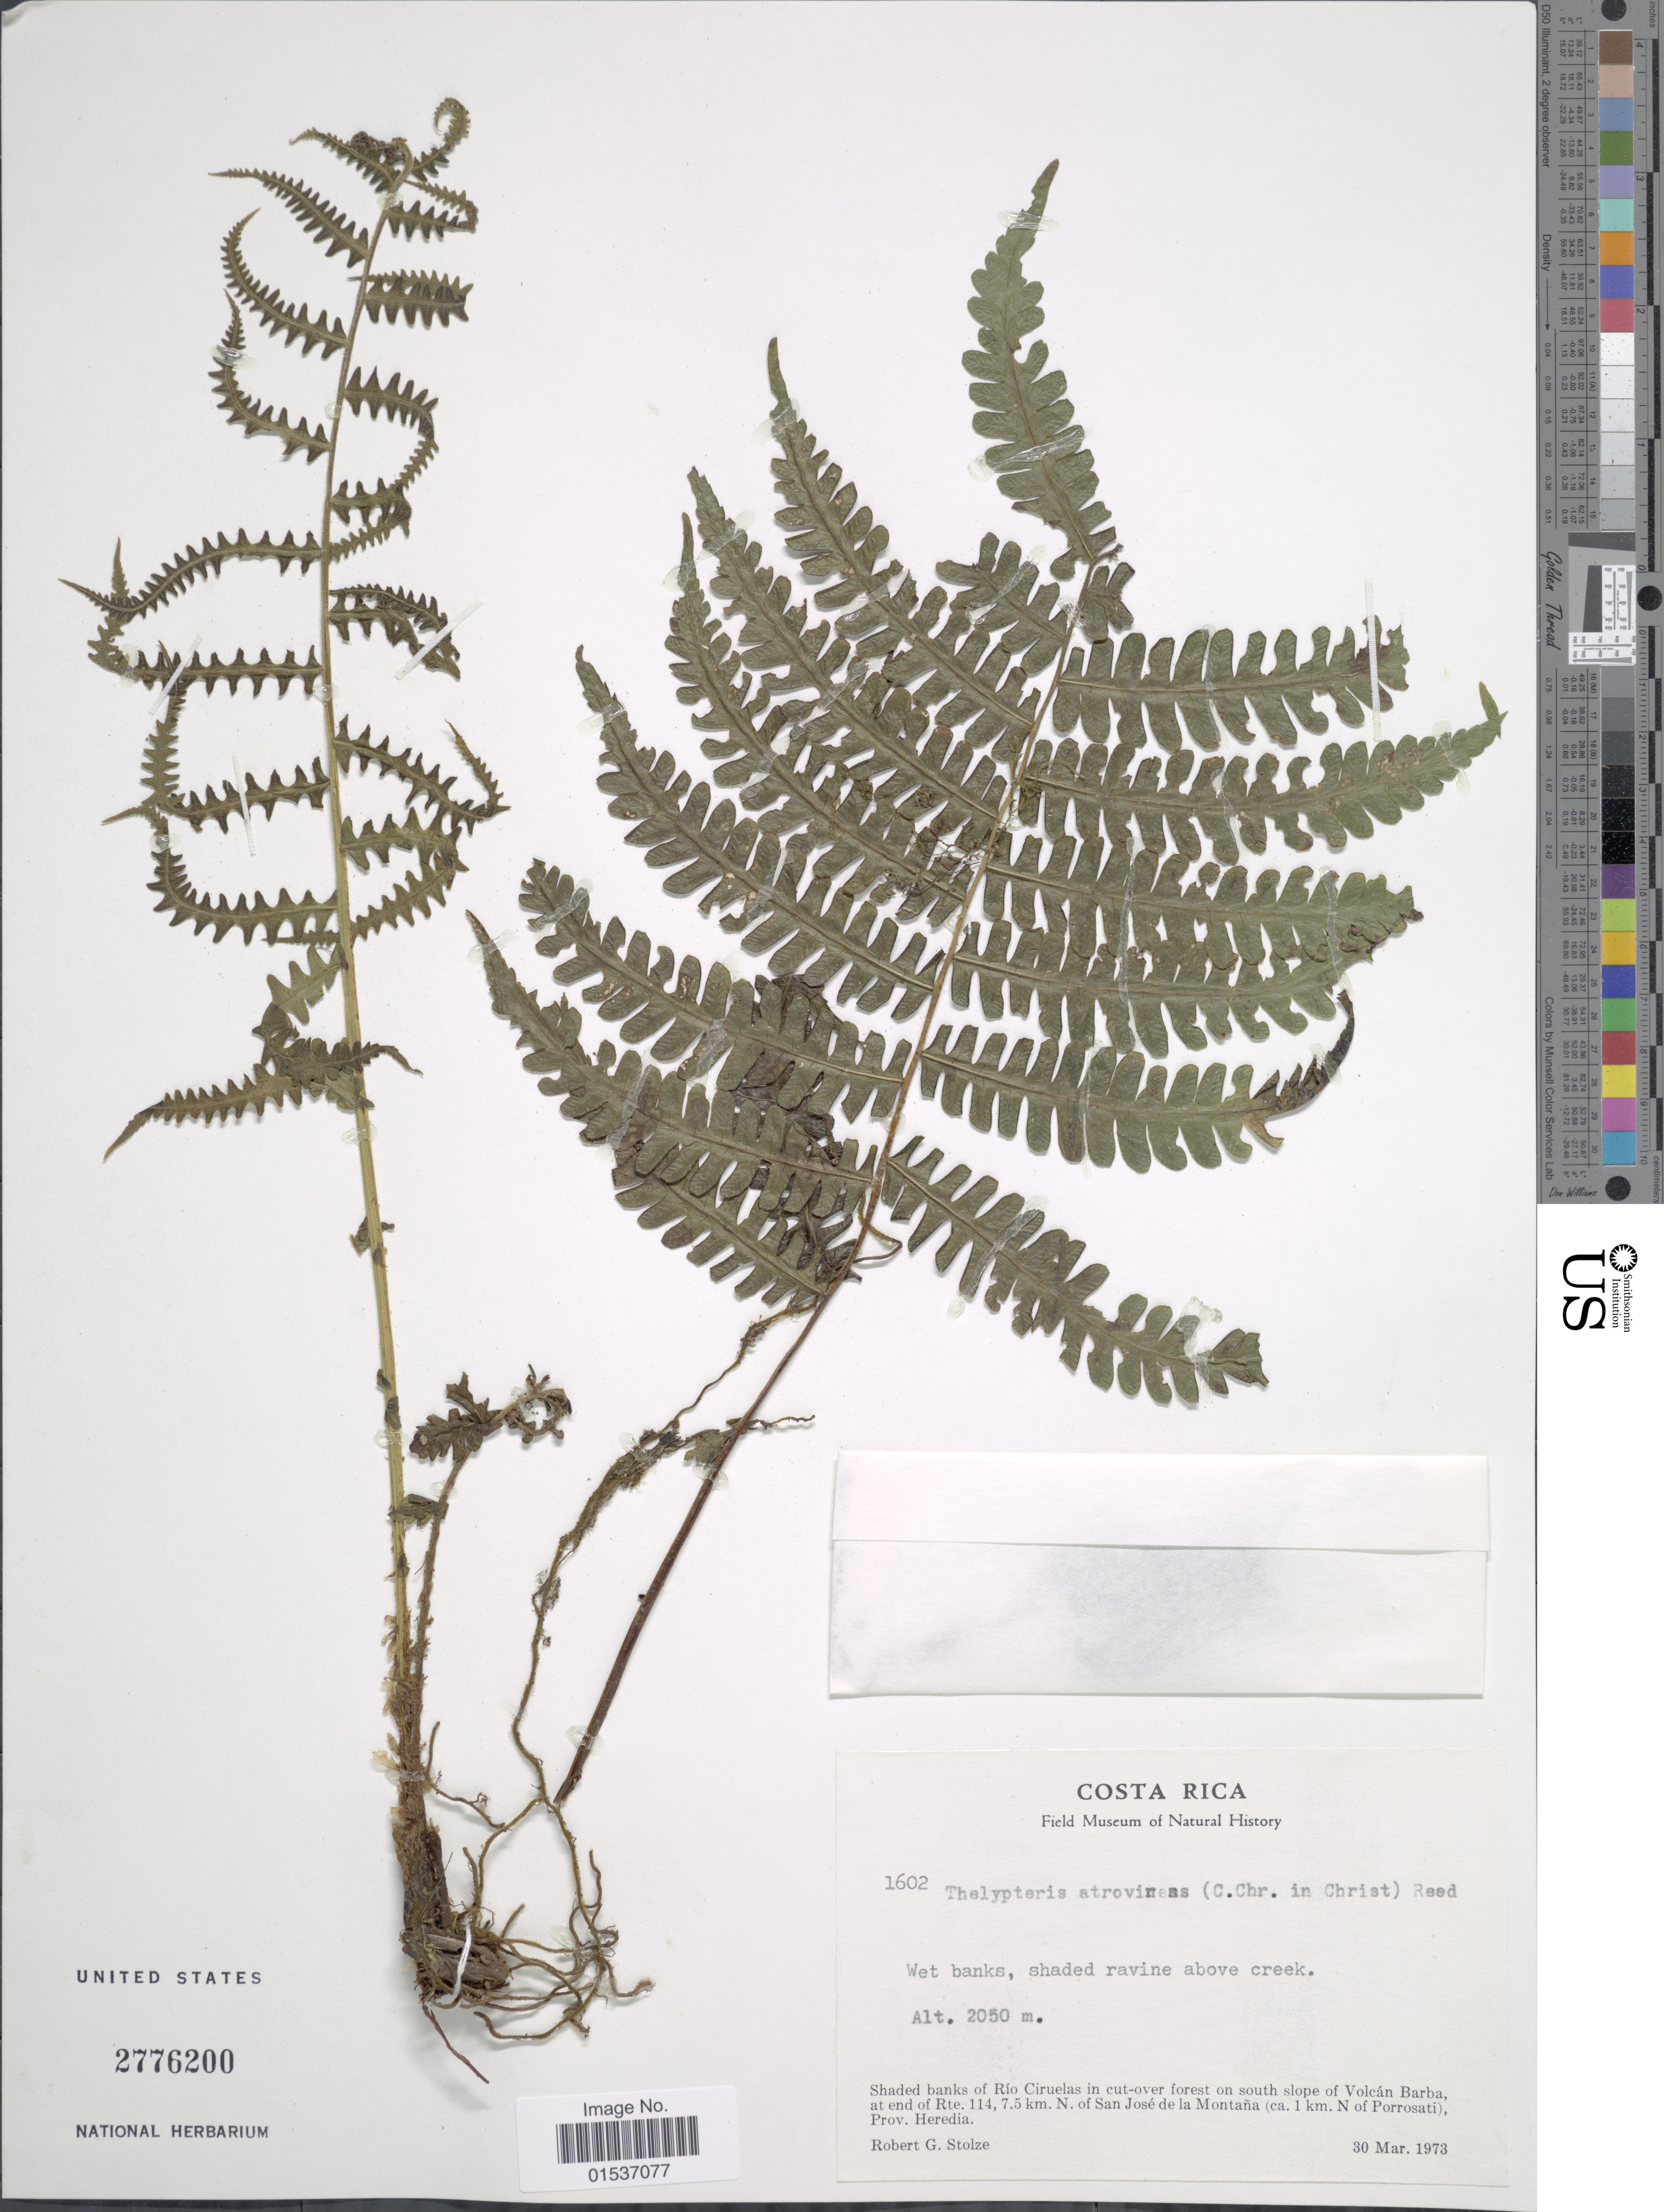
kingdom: Plantae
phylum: Tracheophyta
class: Polypodiopsida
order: Polypodiales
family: Thelypteridaceae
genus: Thelypteris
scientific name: Thelypteris atrovirens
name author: (C. Chr.) C.F. Reed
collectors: R. G. Stolze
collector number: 1602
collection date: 1973-03-30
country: Costa Rica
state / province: Heredia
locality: Costa Rica. Shaded banks of Rio Ciruelas in cut-over forest on south slope of Volcan Barba, at end of Rte. 114, 7.5 km N. of San Jose de la Montana (ca. 1 km. N of Porrosati), Prov. Heredia.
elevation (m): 2050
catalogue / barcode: US 2776200